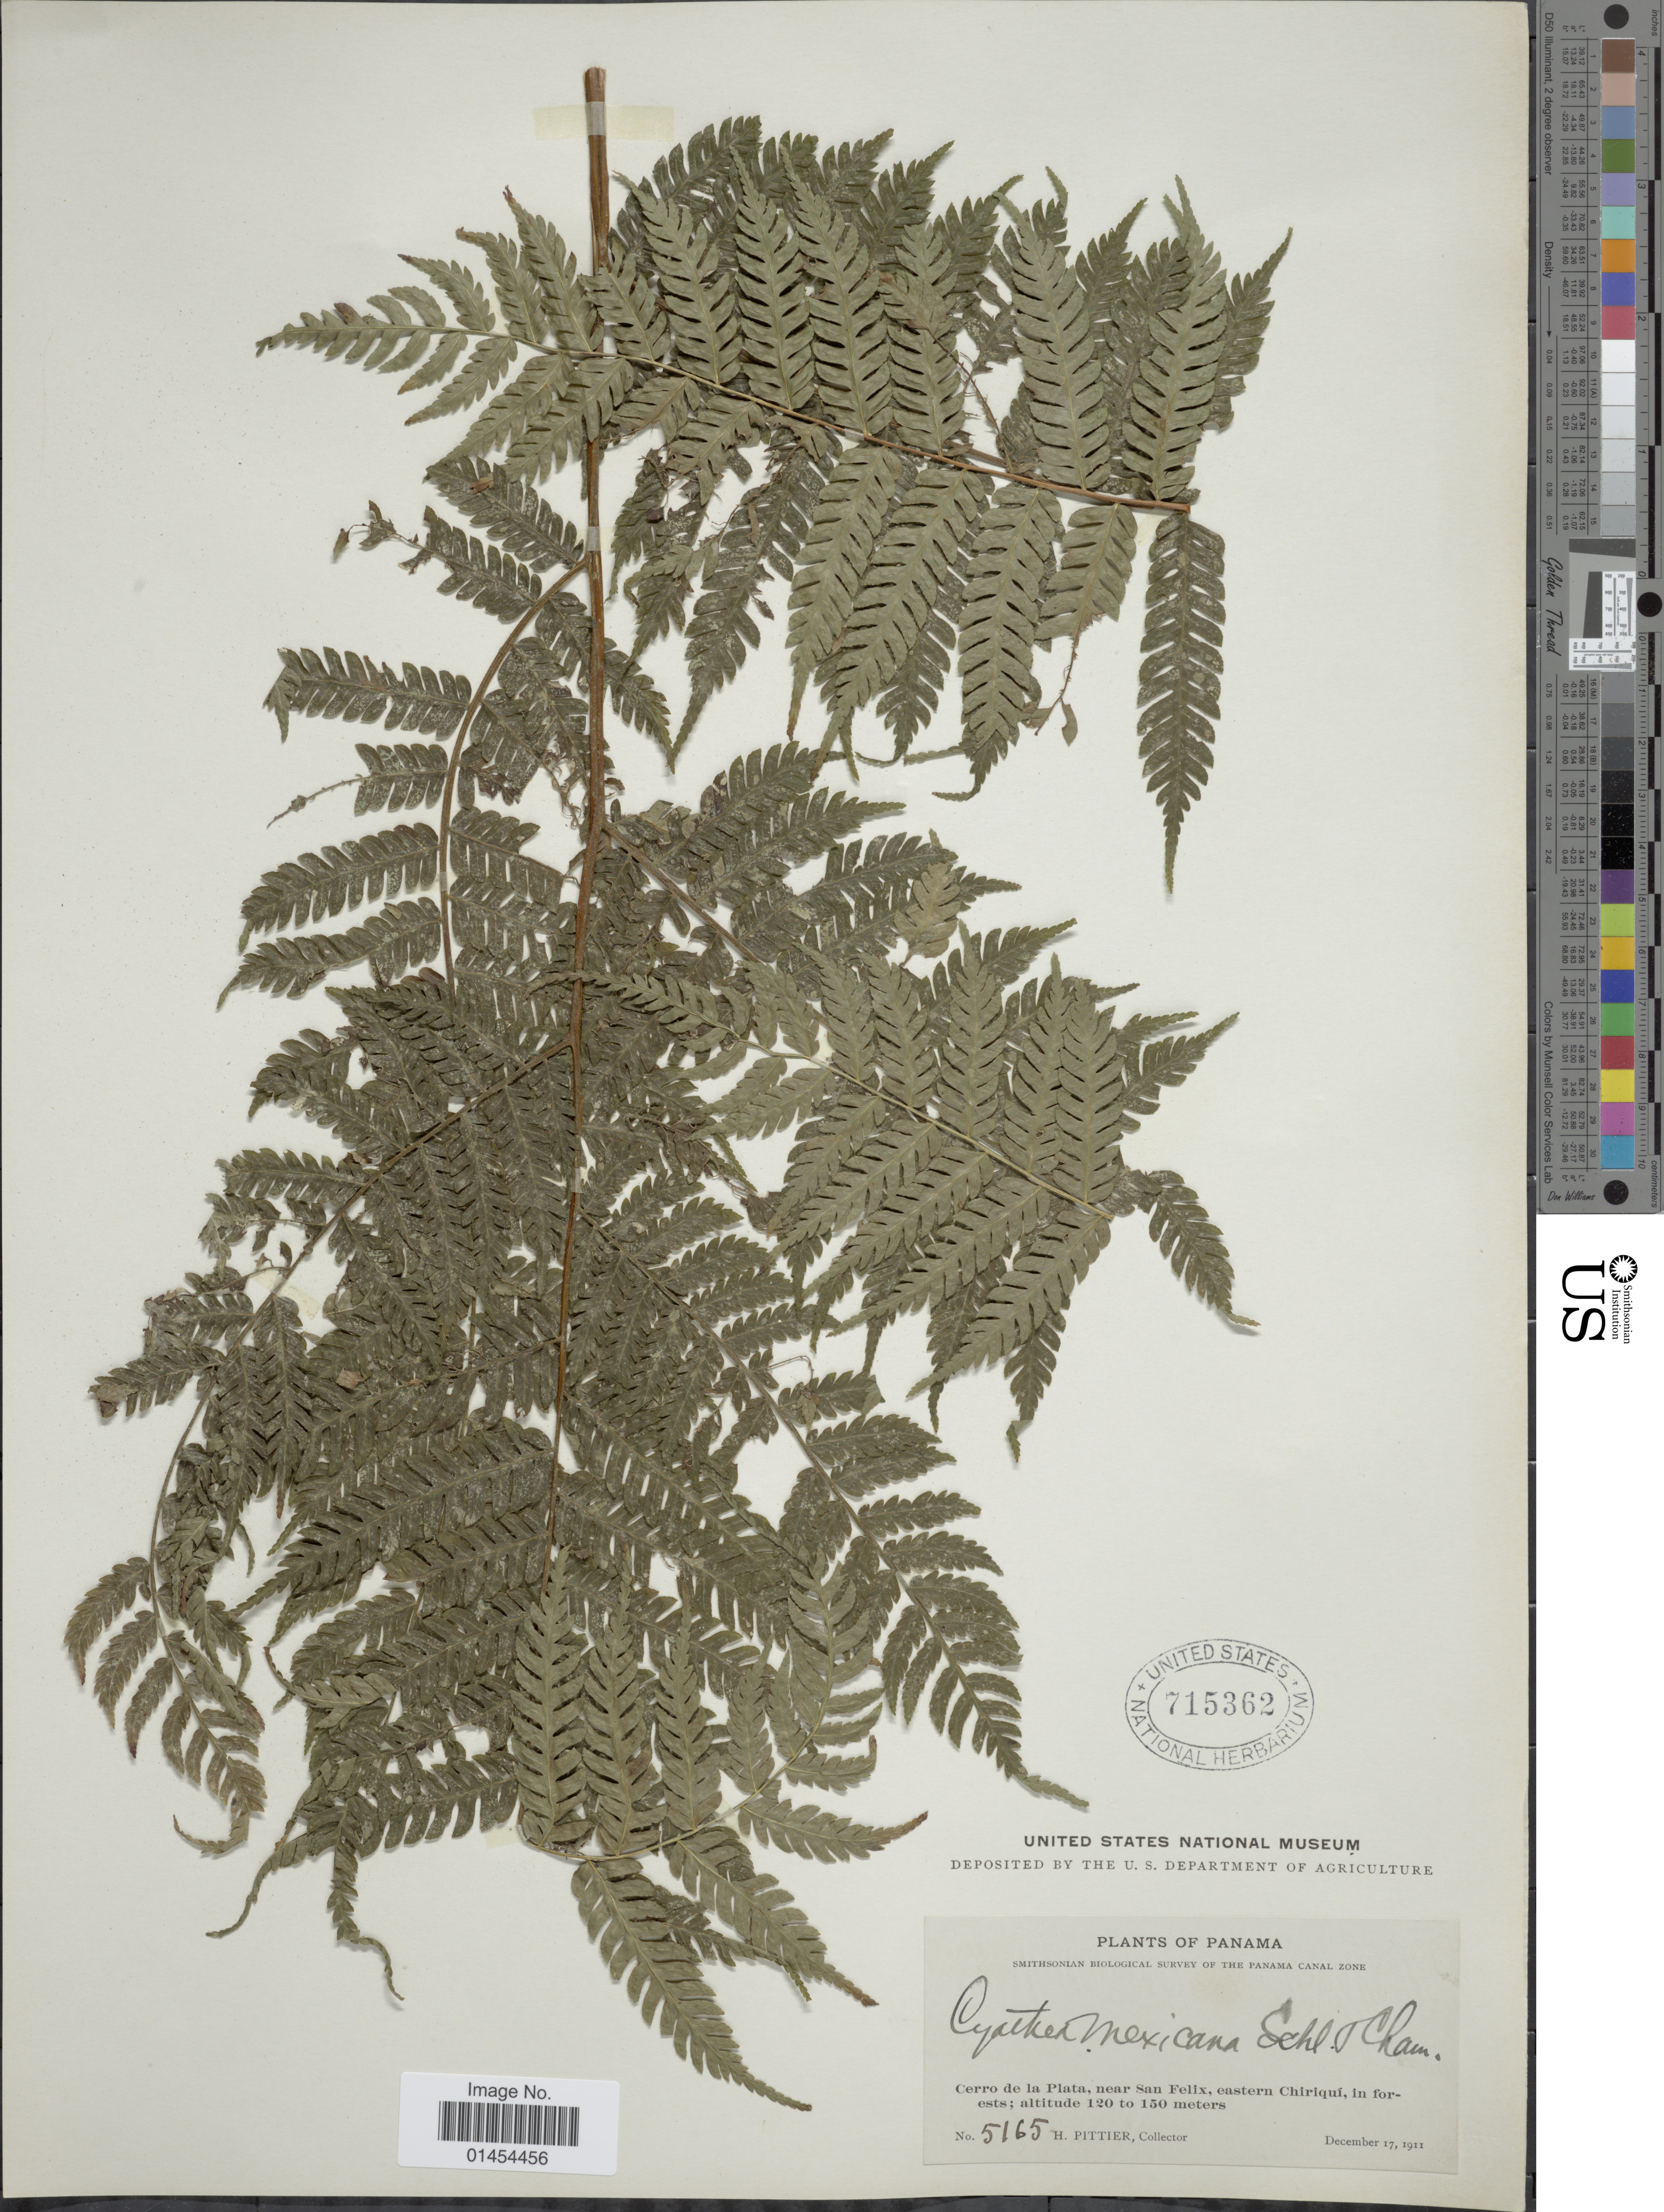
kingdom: Plantae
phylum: Tracheophyta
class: Polypodiopsida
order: Cyatheales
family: Cyatheaceae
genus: Alsophila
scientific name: Alsophila firma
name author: (Baker) D.S. Conant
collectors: H. F. Pittier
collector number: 5165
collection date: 1911-12-17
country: Panama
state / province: Chiriqui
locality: Cerro de la Plata, near San Felix, eastern Chiriquí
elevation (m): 120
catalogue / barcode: US 715362